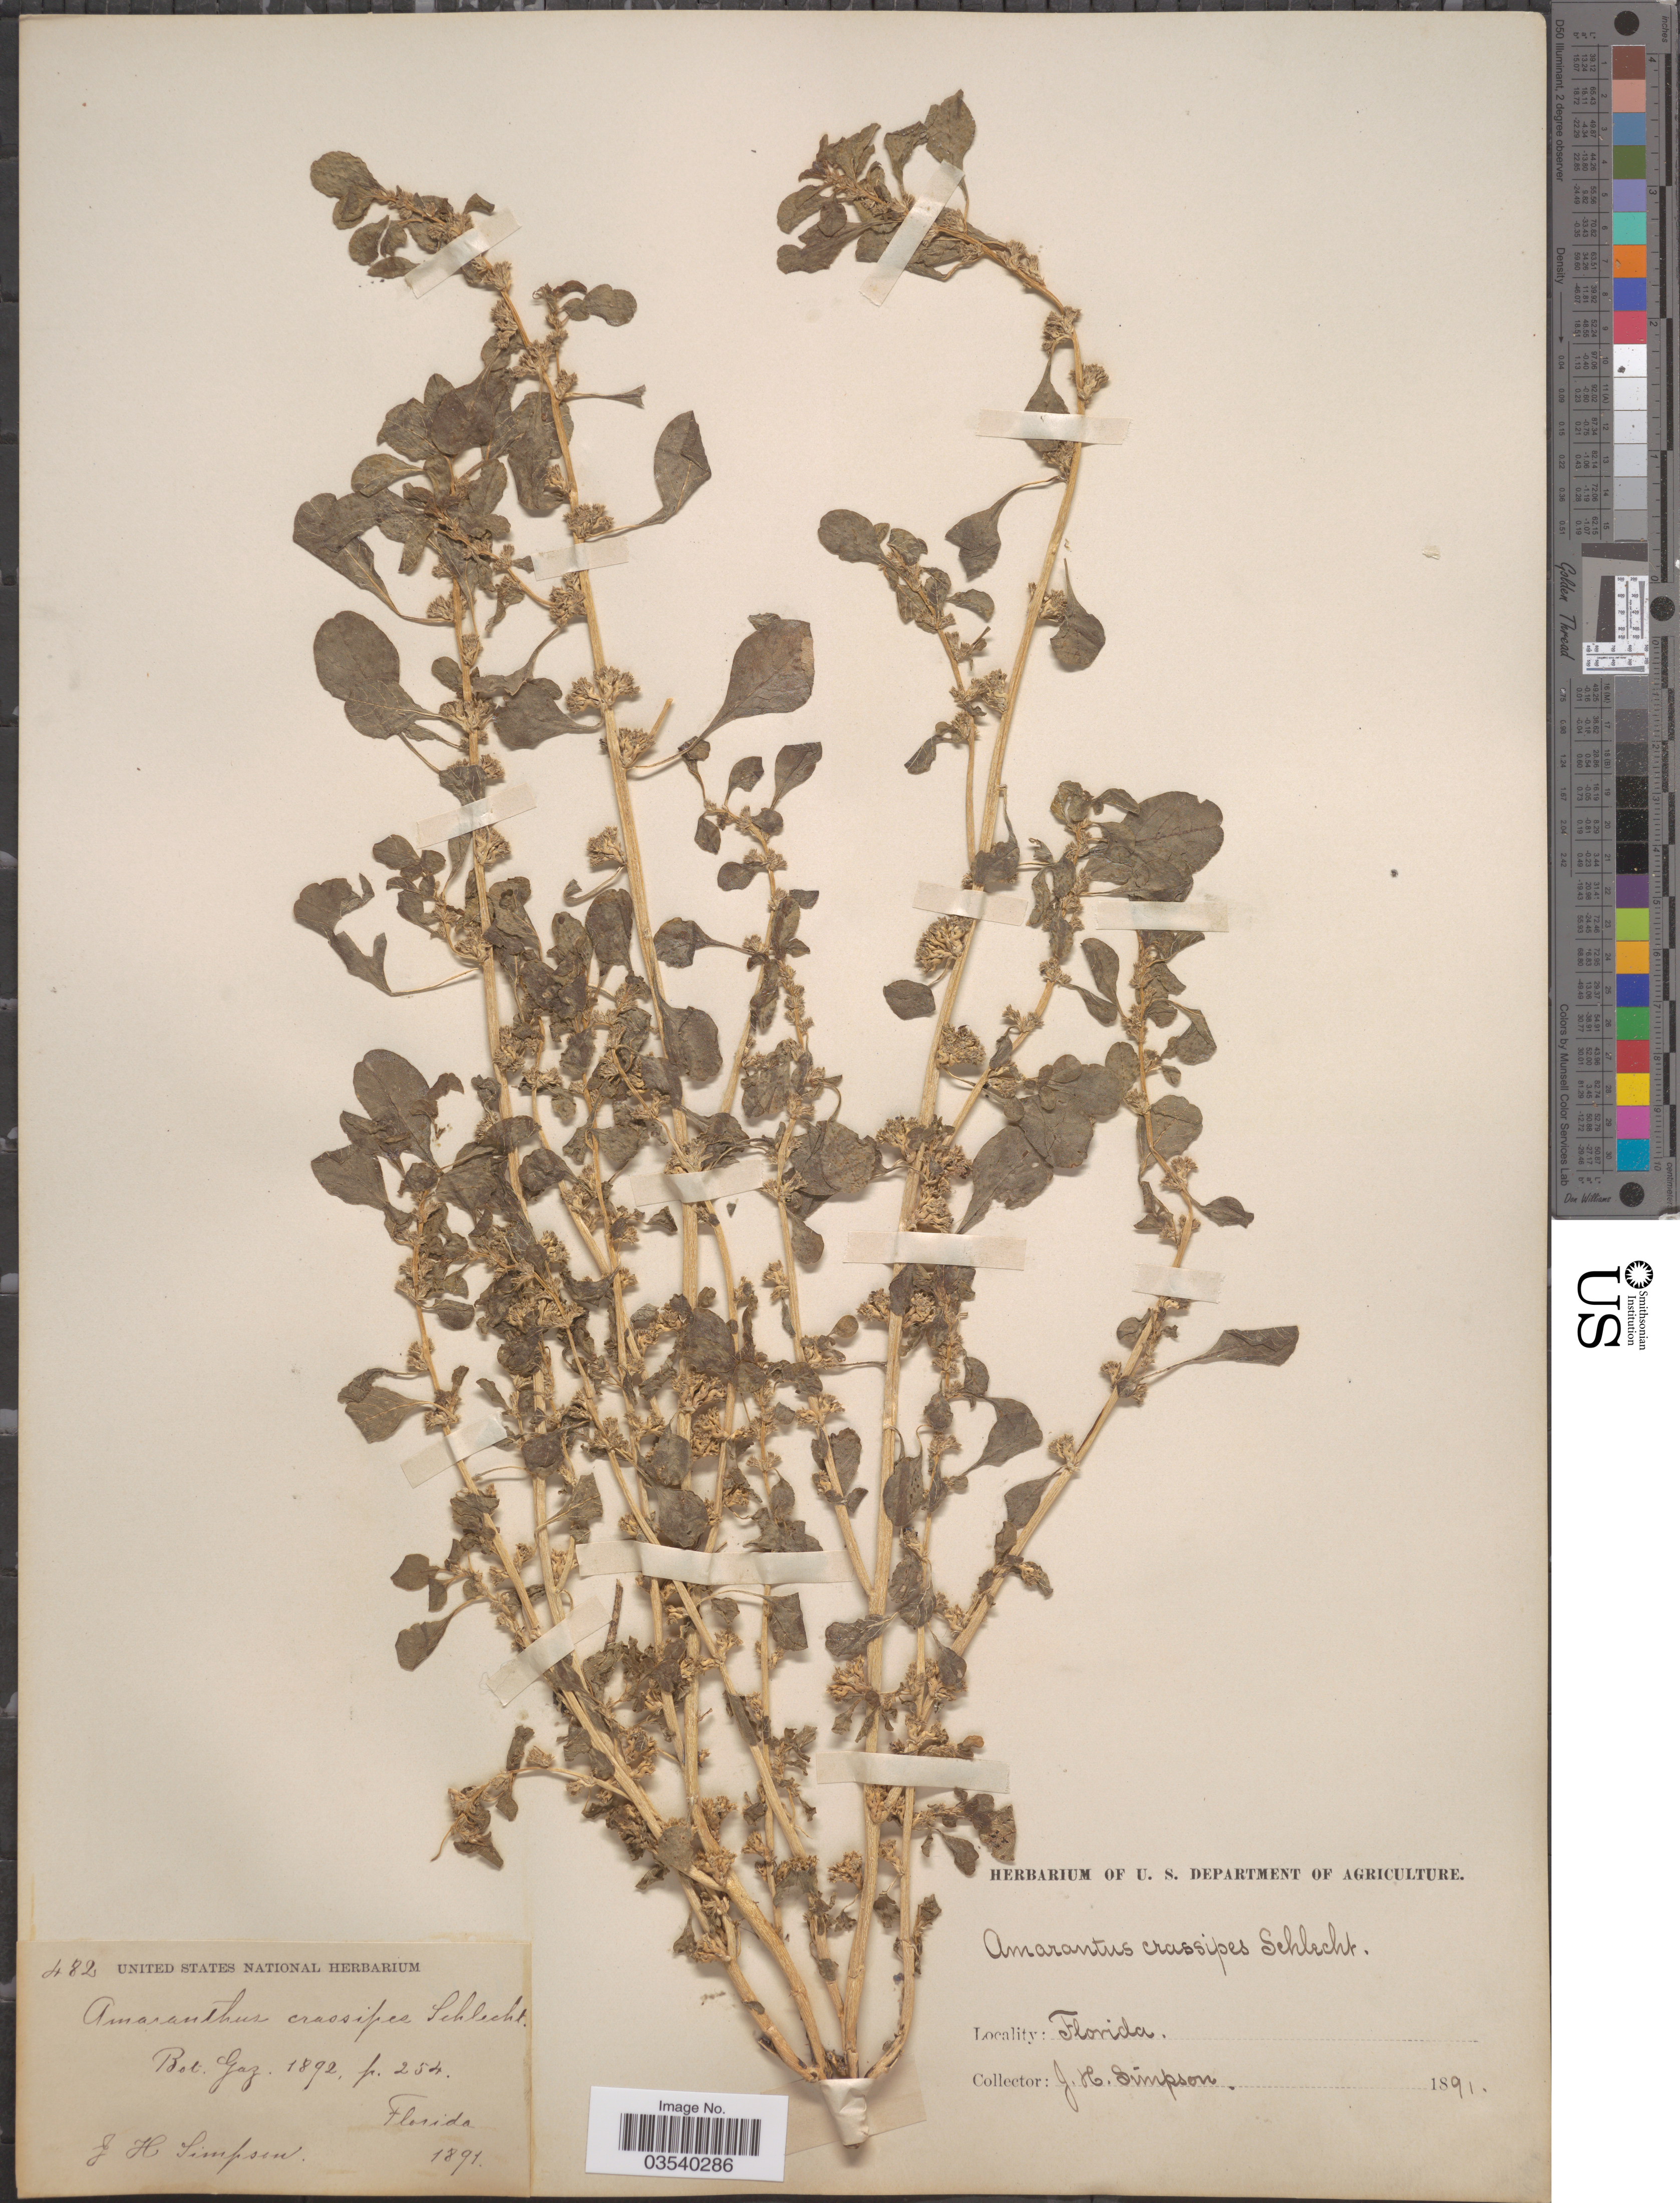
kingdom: Plantae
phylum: Tracheophyta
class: Magnoliopsida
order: Caryophyllales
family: Amaranthaceae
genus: Amaranthus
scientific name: Amaranthus crassipes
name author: Schltdl.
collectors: J. H. Simpson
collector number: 482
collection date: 1891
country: United States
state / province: Florida